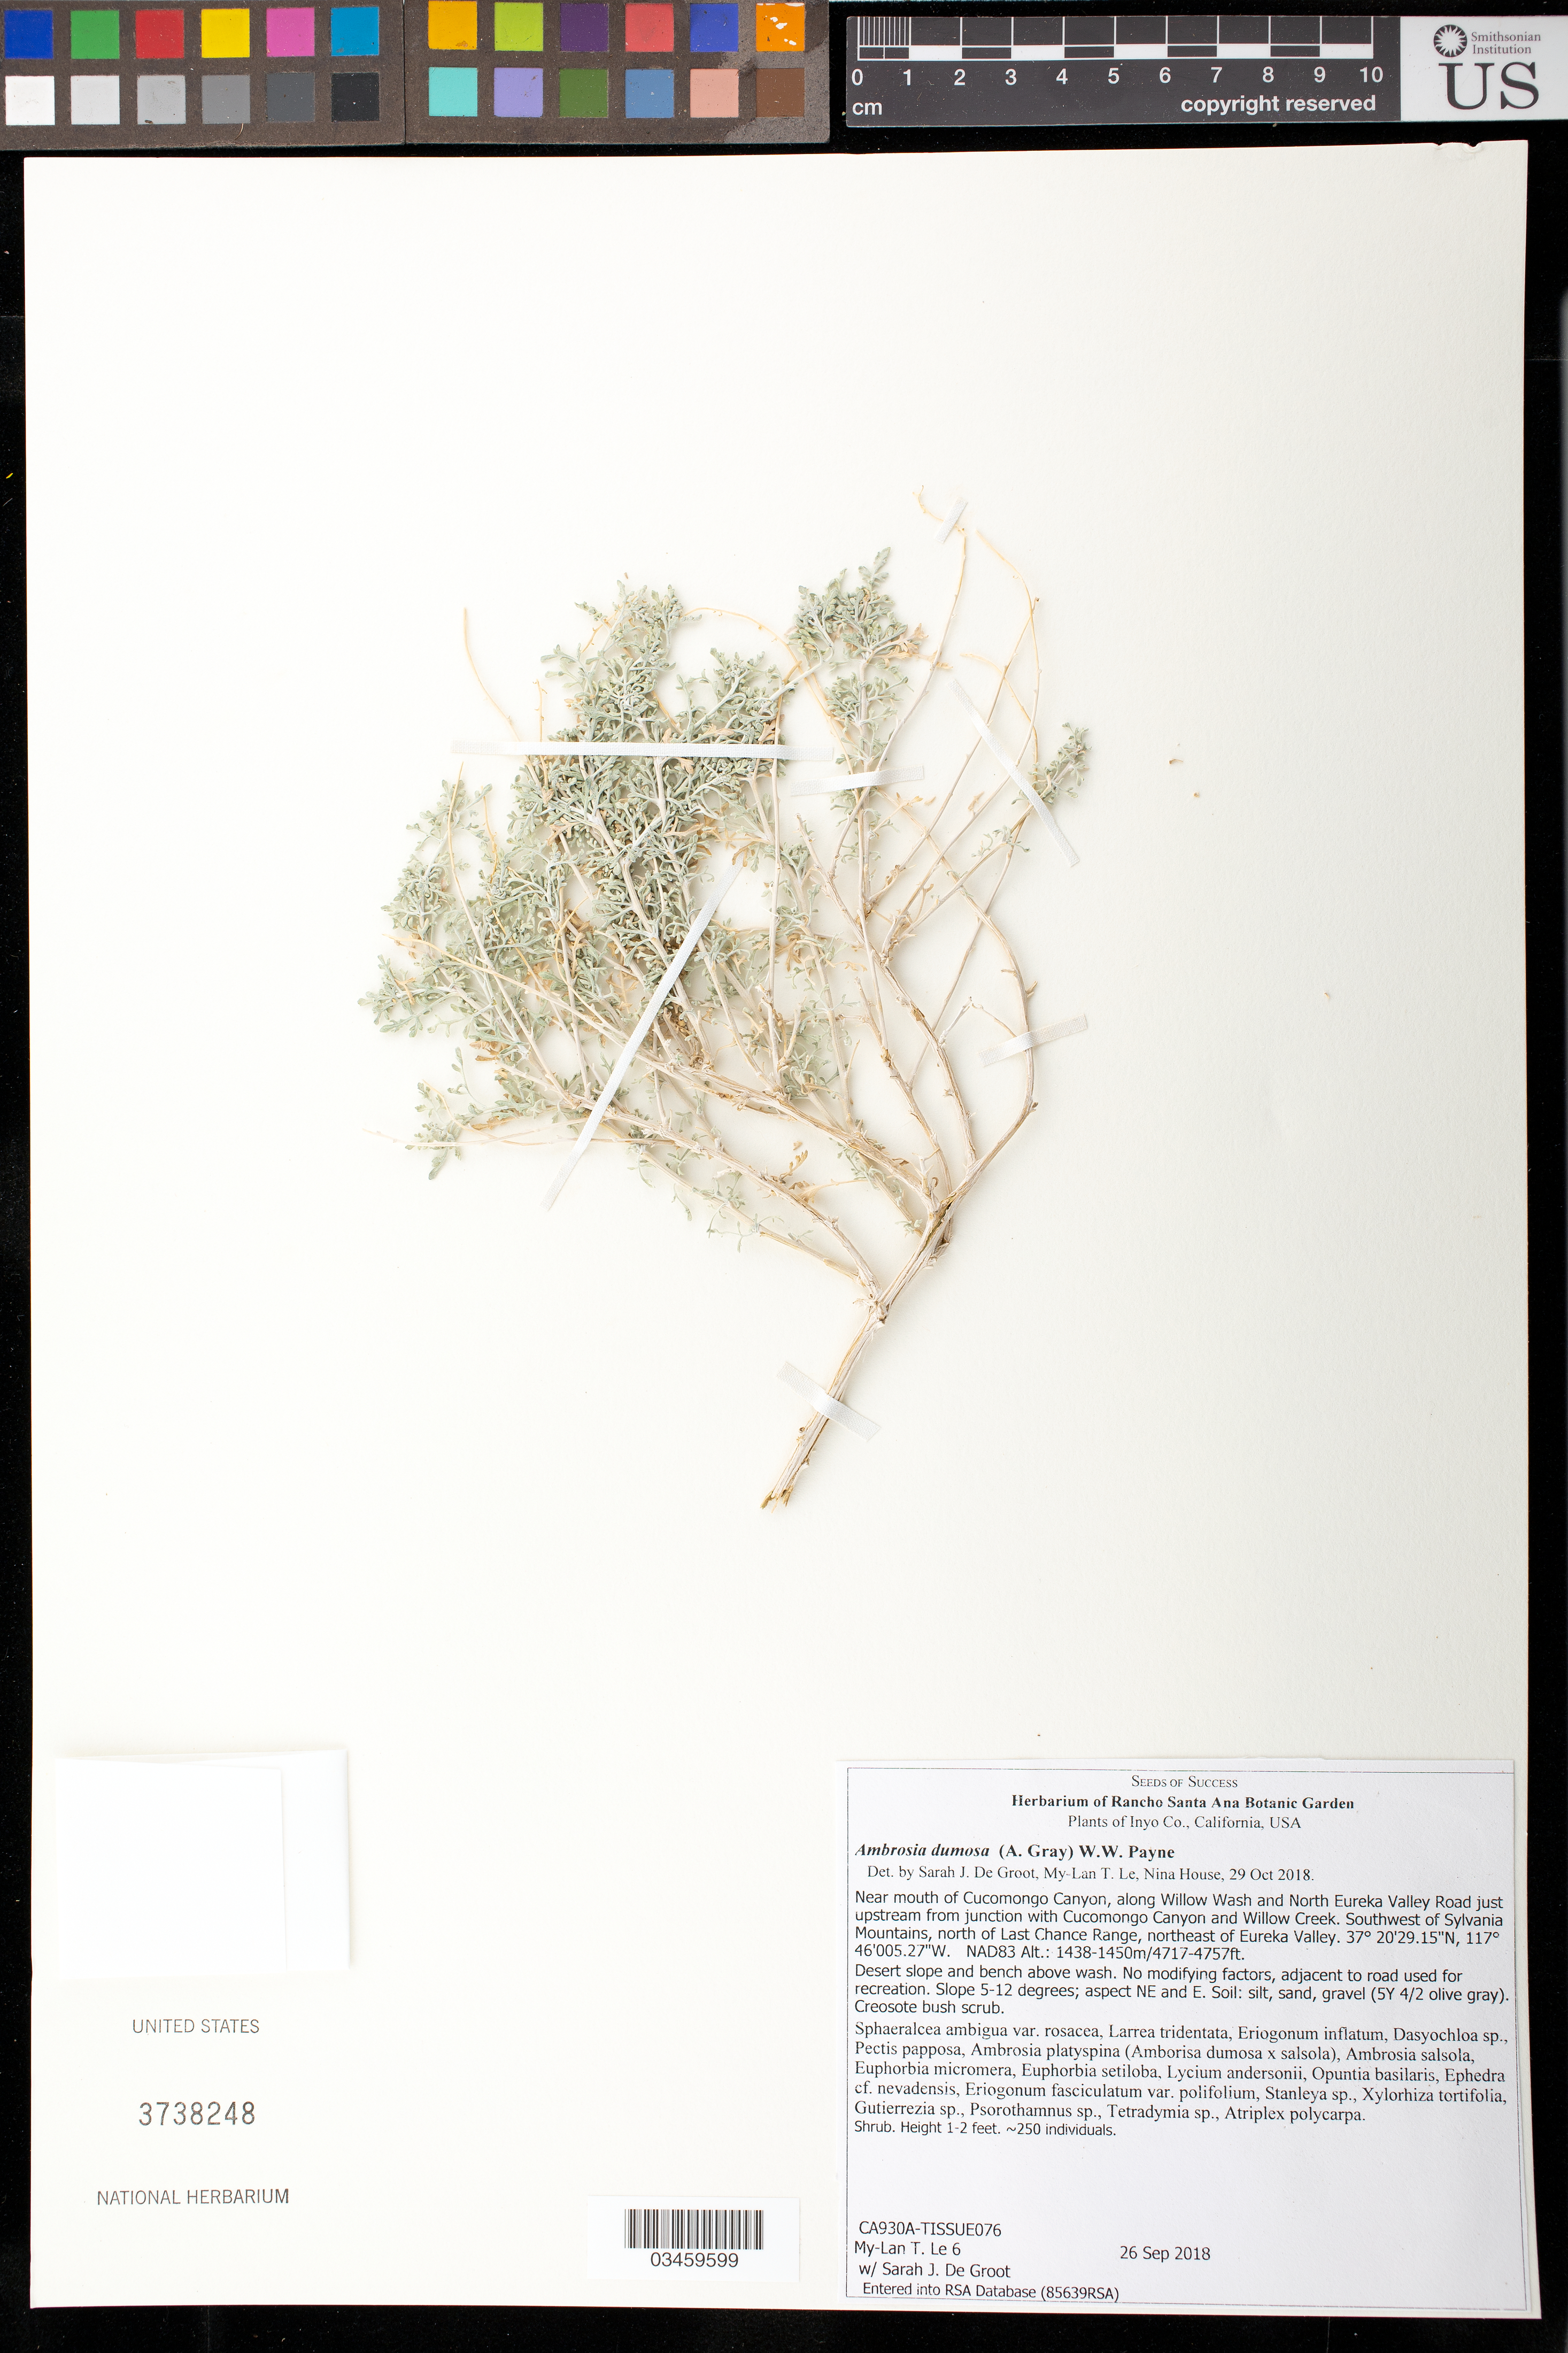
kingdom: Plantae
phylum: Tracheophyta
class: Magnoliopsida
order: Asterales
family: Asteraceae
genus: Ambrosia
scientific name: Ambrosia dumosa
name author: (A. Gray) W.W.Payne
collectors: M. Le & S. De Groot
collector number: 6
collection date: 2018-09-26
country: United States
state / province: California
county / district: Inyo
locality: Near mouth of Cucomongo Canyon, along Willow Wash and North Eureka Valley Road just upstream from jct with Cucomongo Canyon and Willow Creek. SW of Sylvania Mts, N of Last Chance, NE of Eureka Valley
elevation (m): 1438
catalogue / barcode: US 3738248